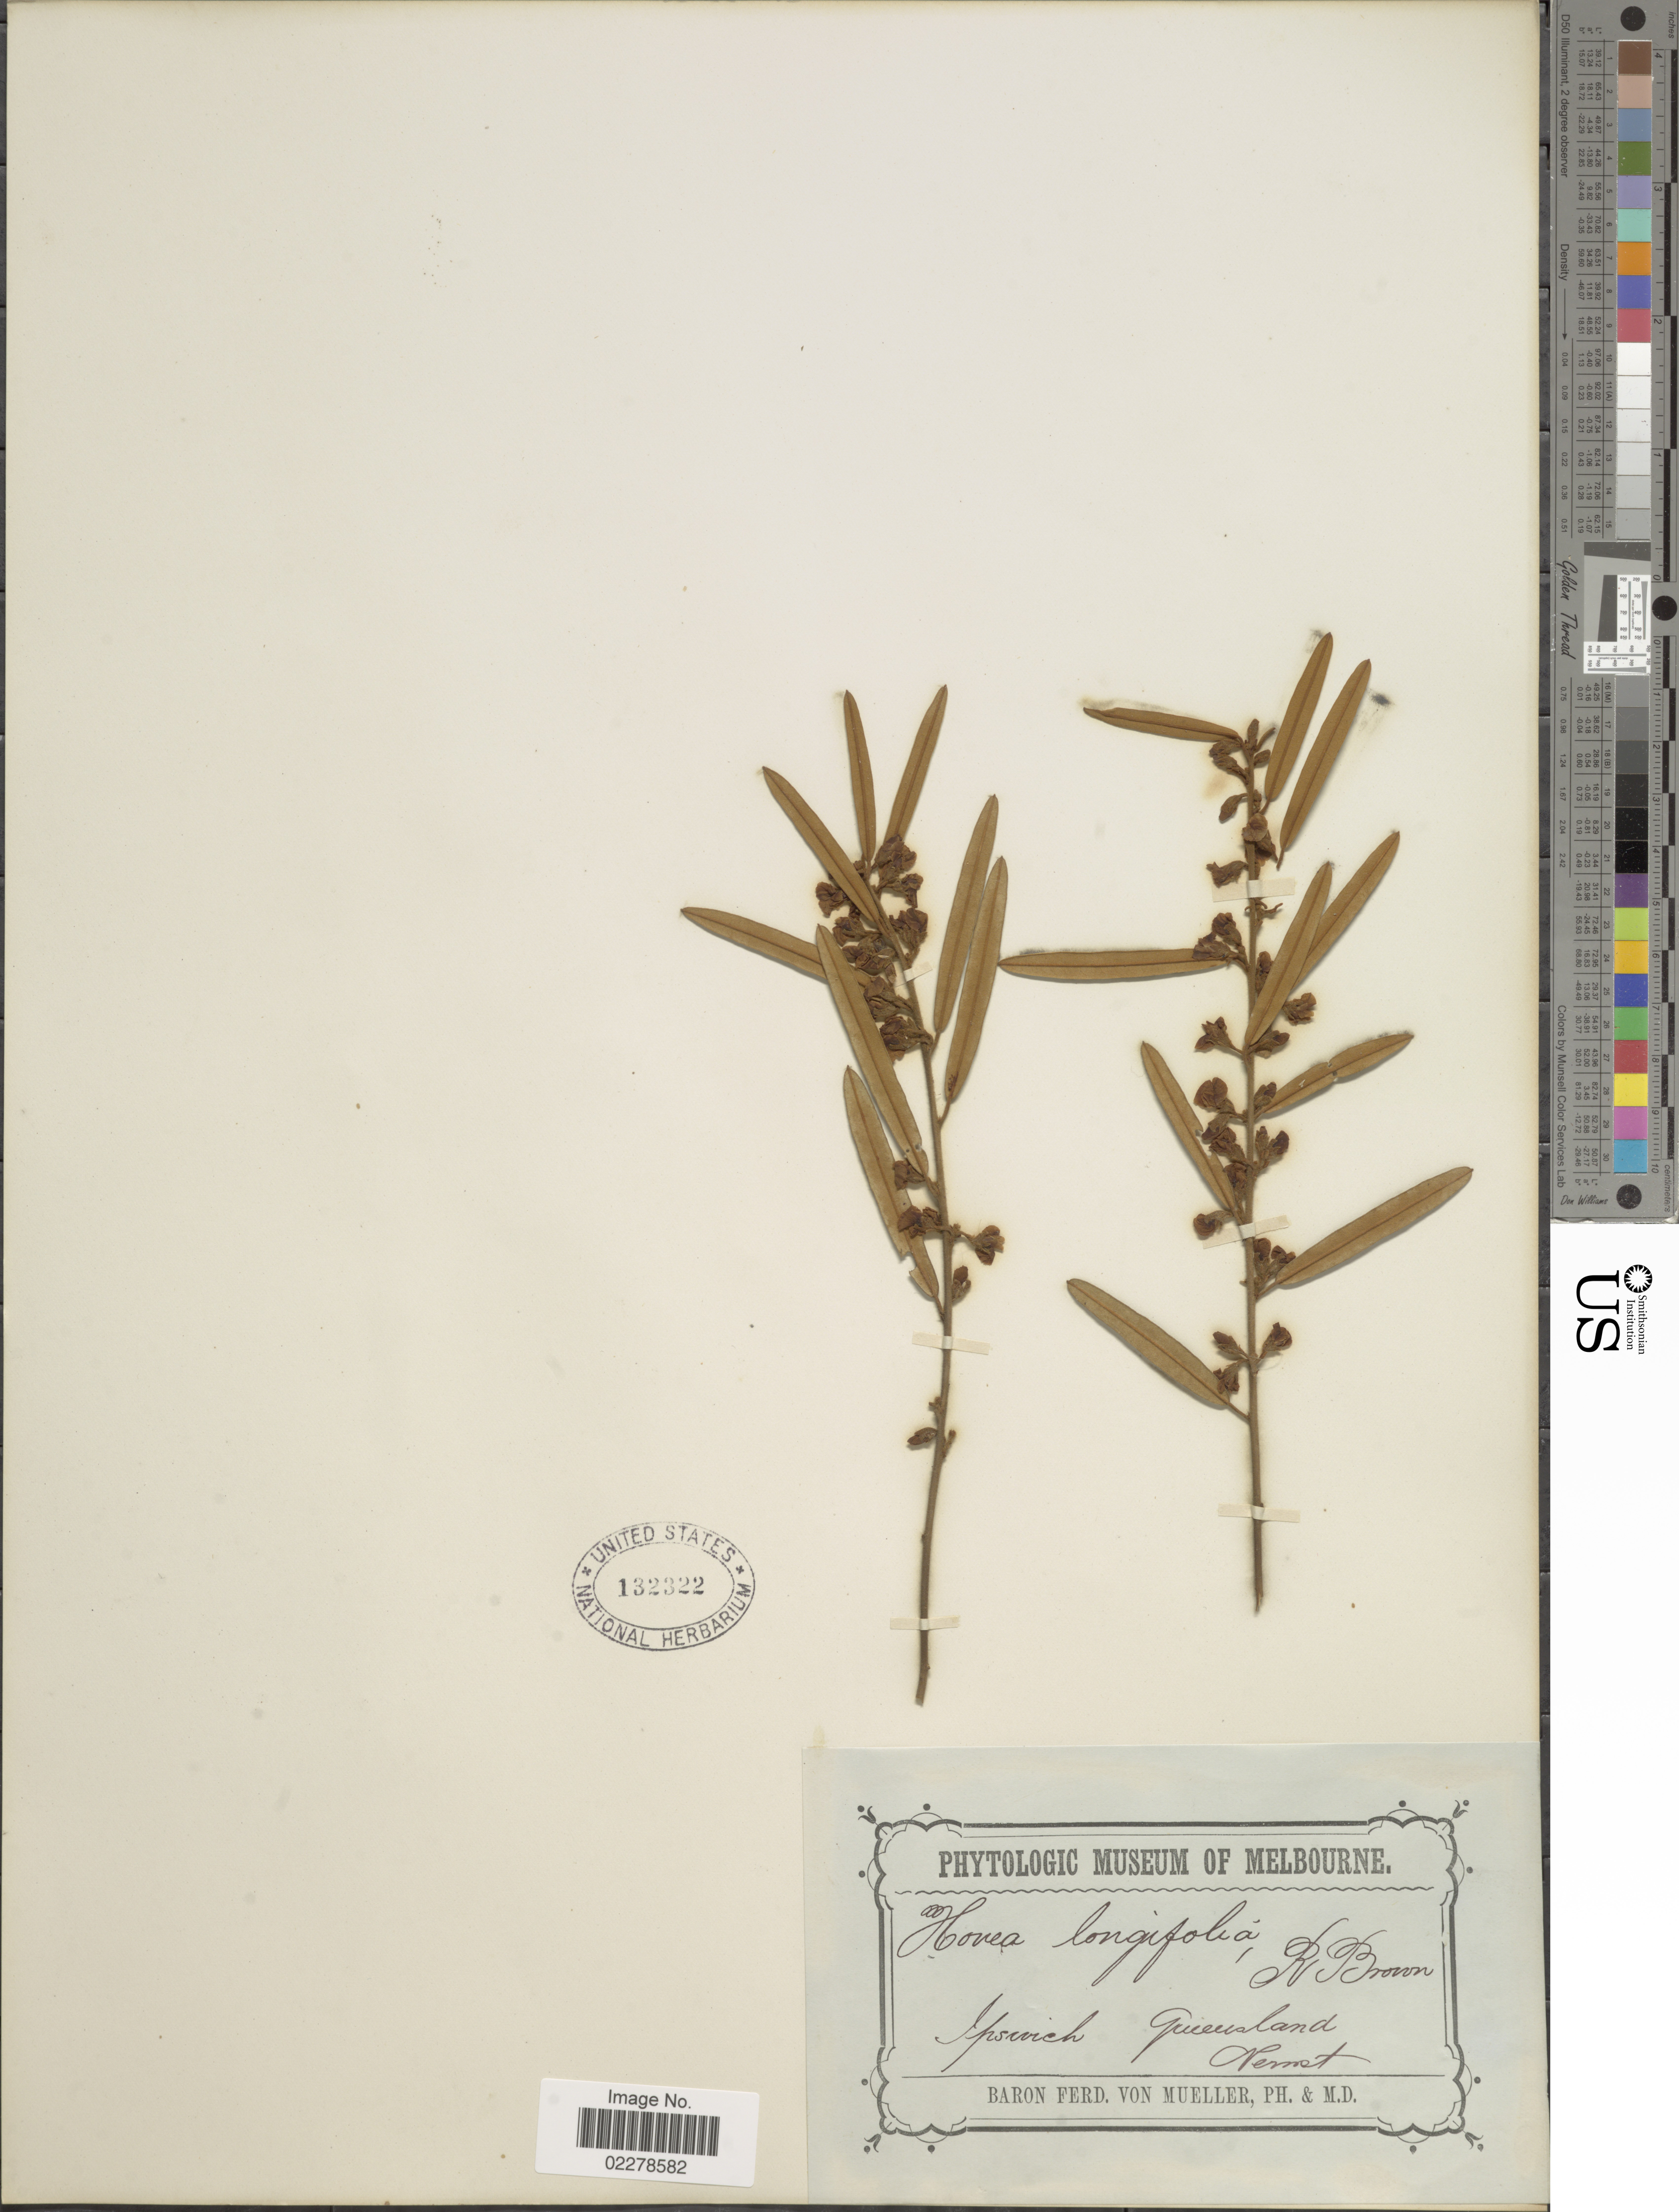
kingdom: Plantae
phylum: Tracheophyta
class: Magnoliopsida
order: Fabales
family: Fabaceae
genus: Hovea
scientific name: Hovea longifolia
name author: R. Br.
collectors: -. Nemet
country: Australia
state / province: Queensland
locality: Ipswich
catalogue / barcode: US 132322